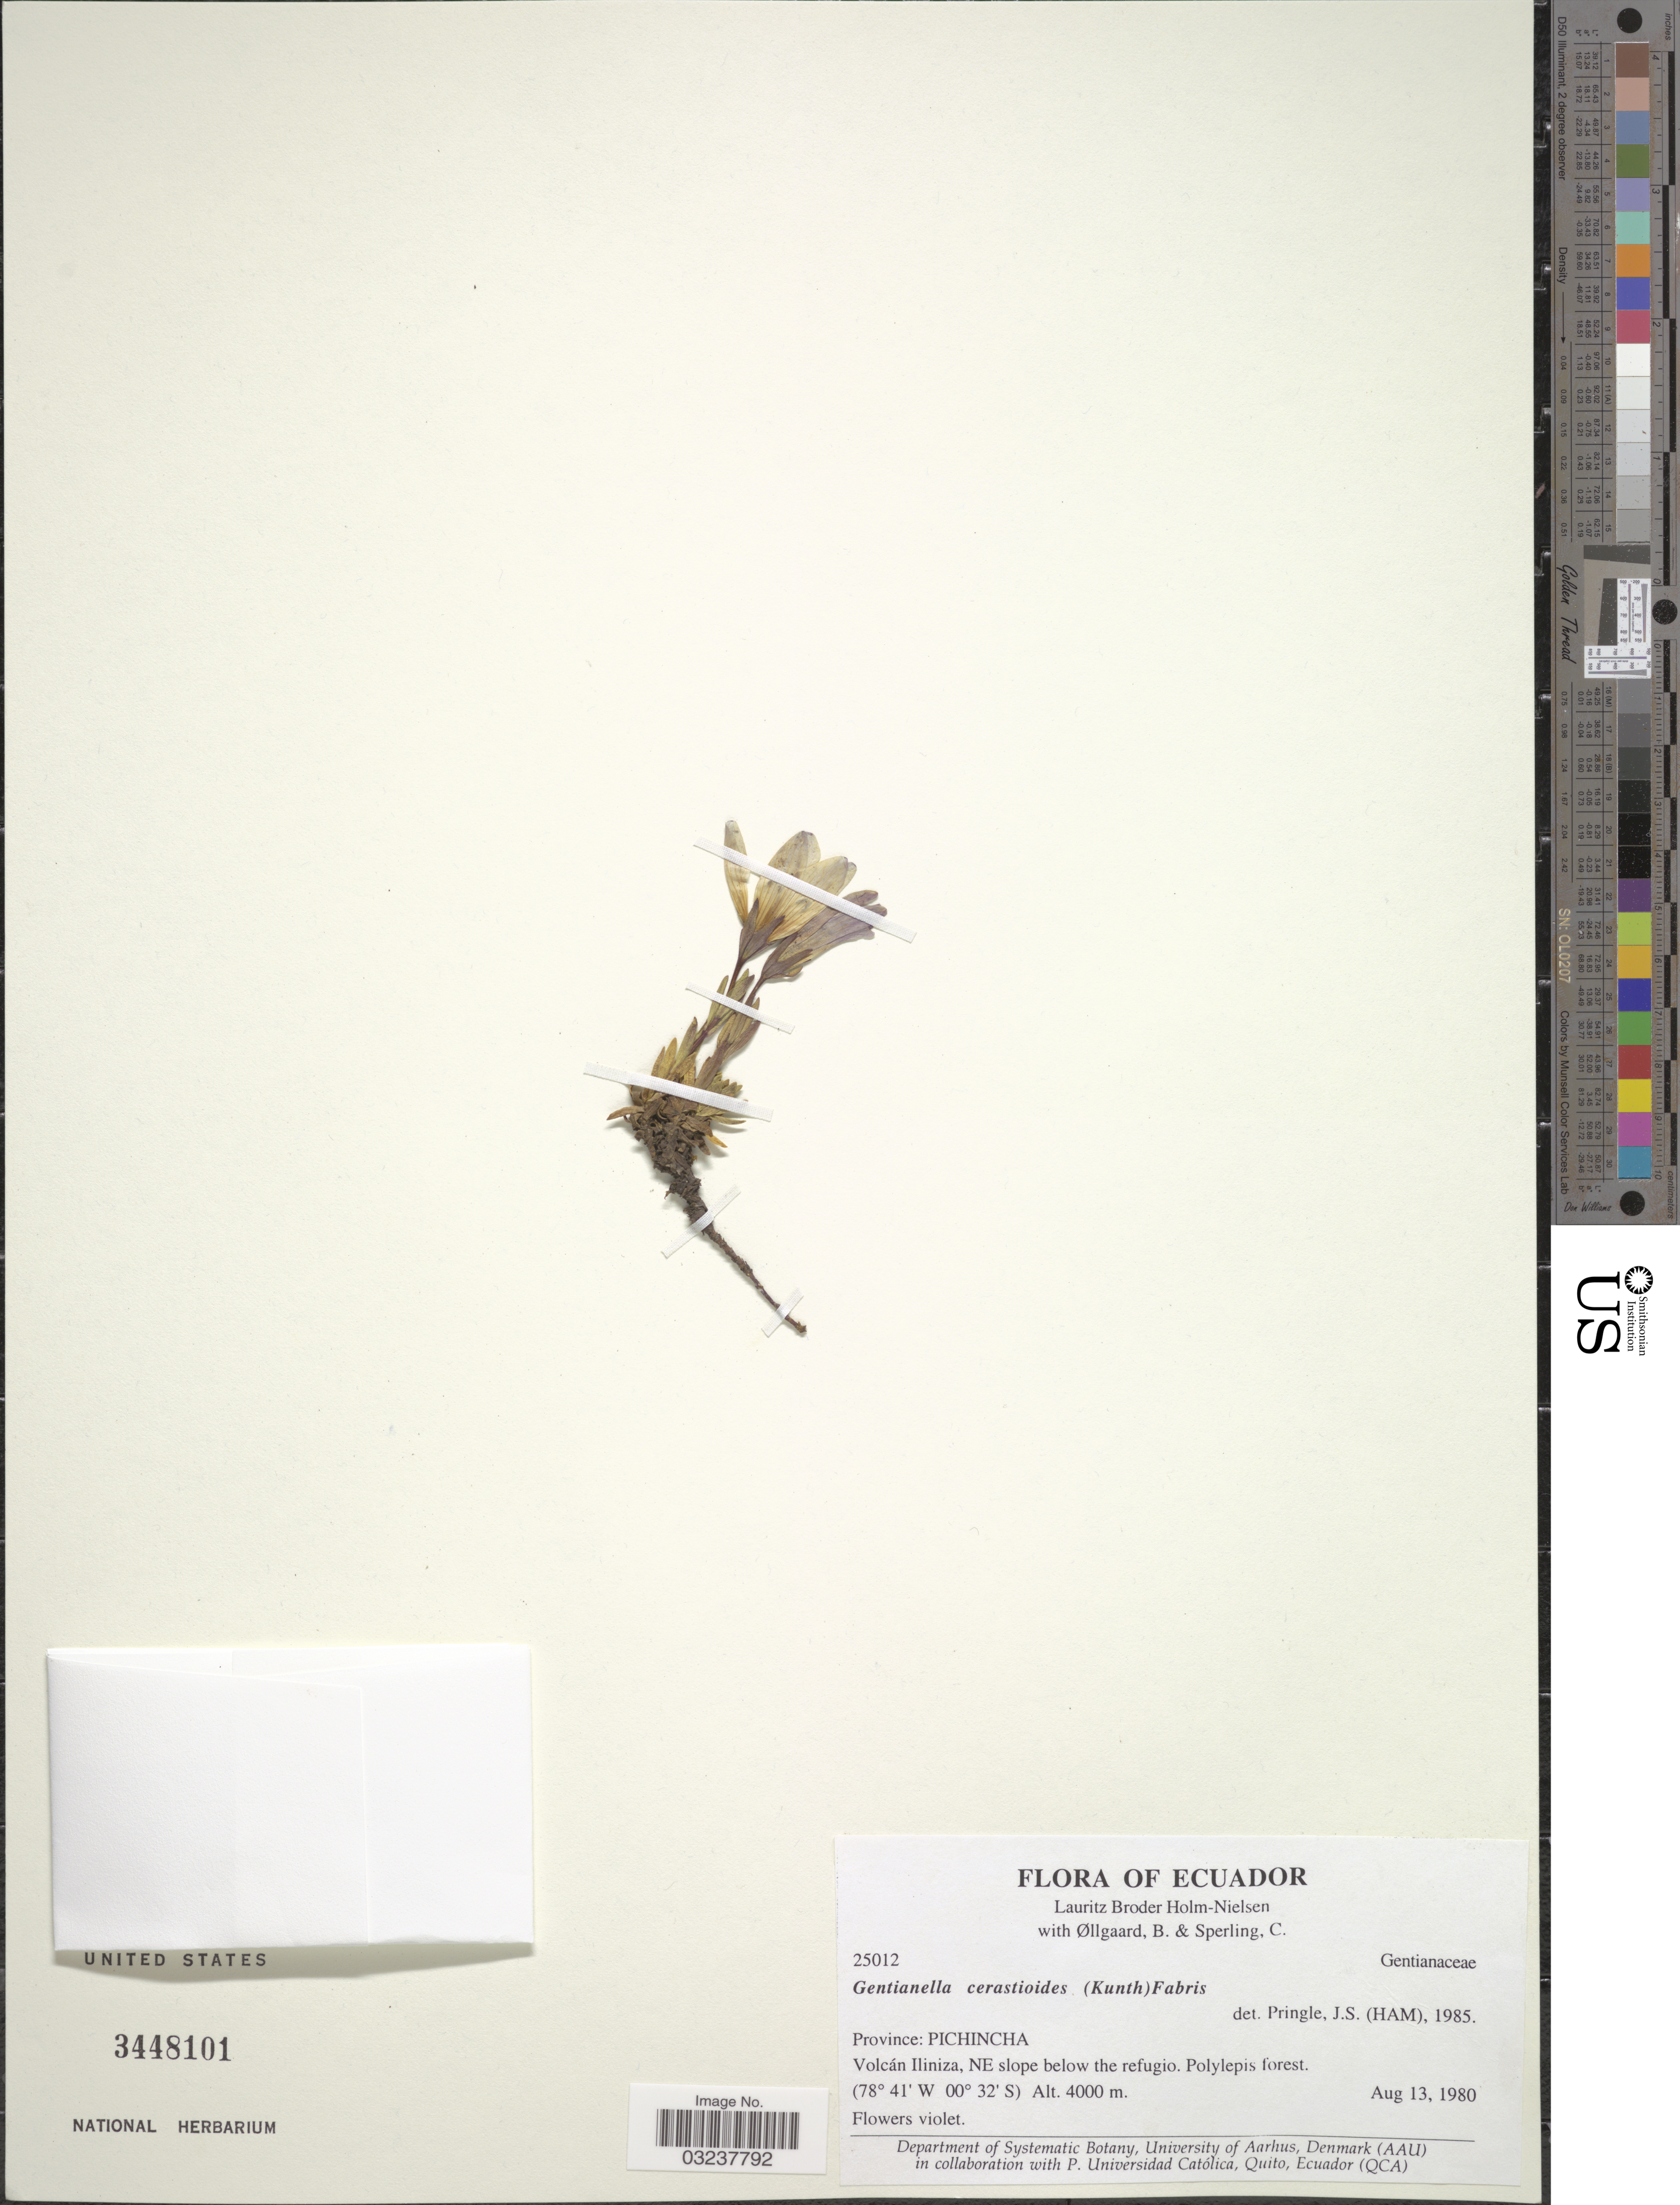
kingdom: Plantae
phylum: Tracheophyta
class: Magnoliopsida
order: Gentianales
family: Gentianaceae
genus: Gentianella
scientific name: Gentianella cerastioides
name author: (Kunth) Fabris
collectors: L. B. Holm-Nielsen, B. Øllgaard & C. Sperling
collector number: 25012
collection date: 1980-08-13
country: Ecuador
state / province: Pichincha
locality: Volcán Iliniza, NE slope below the refugio.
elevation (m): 4000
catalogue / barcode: US 3448101